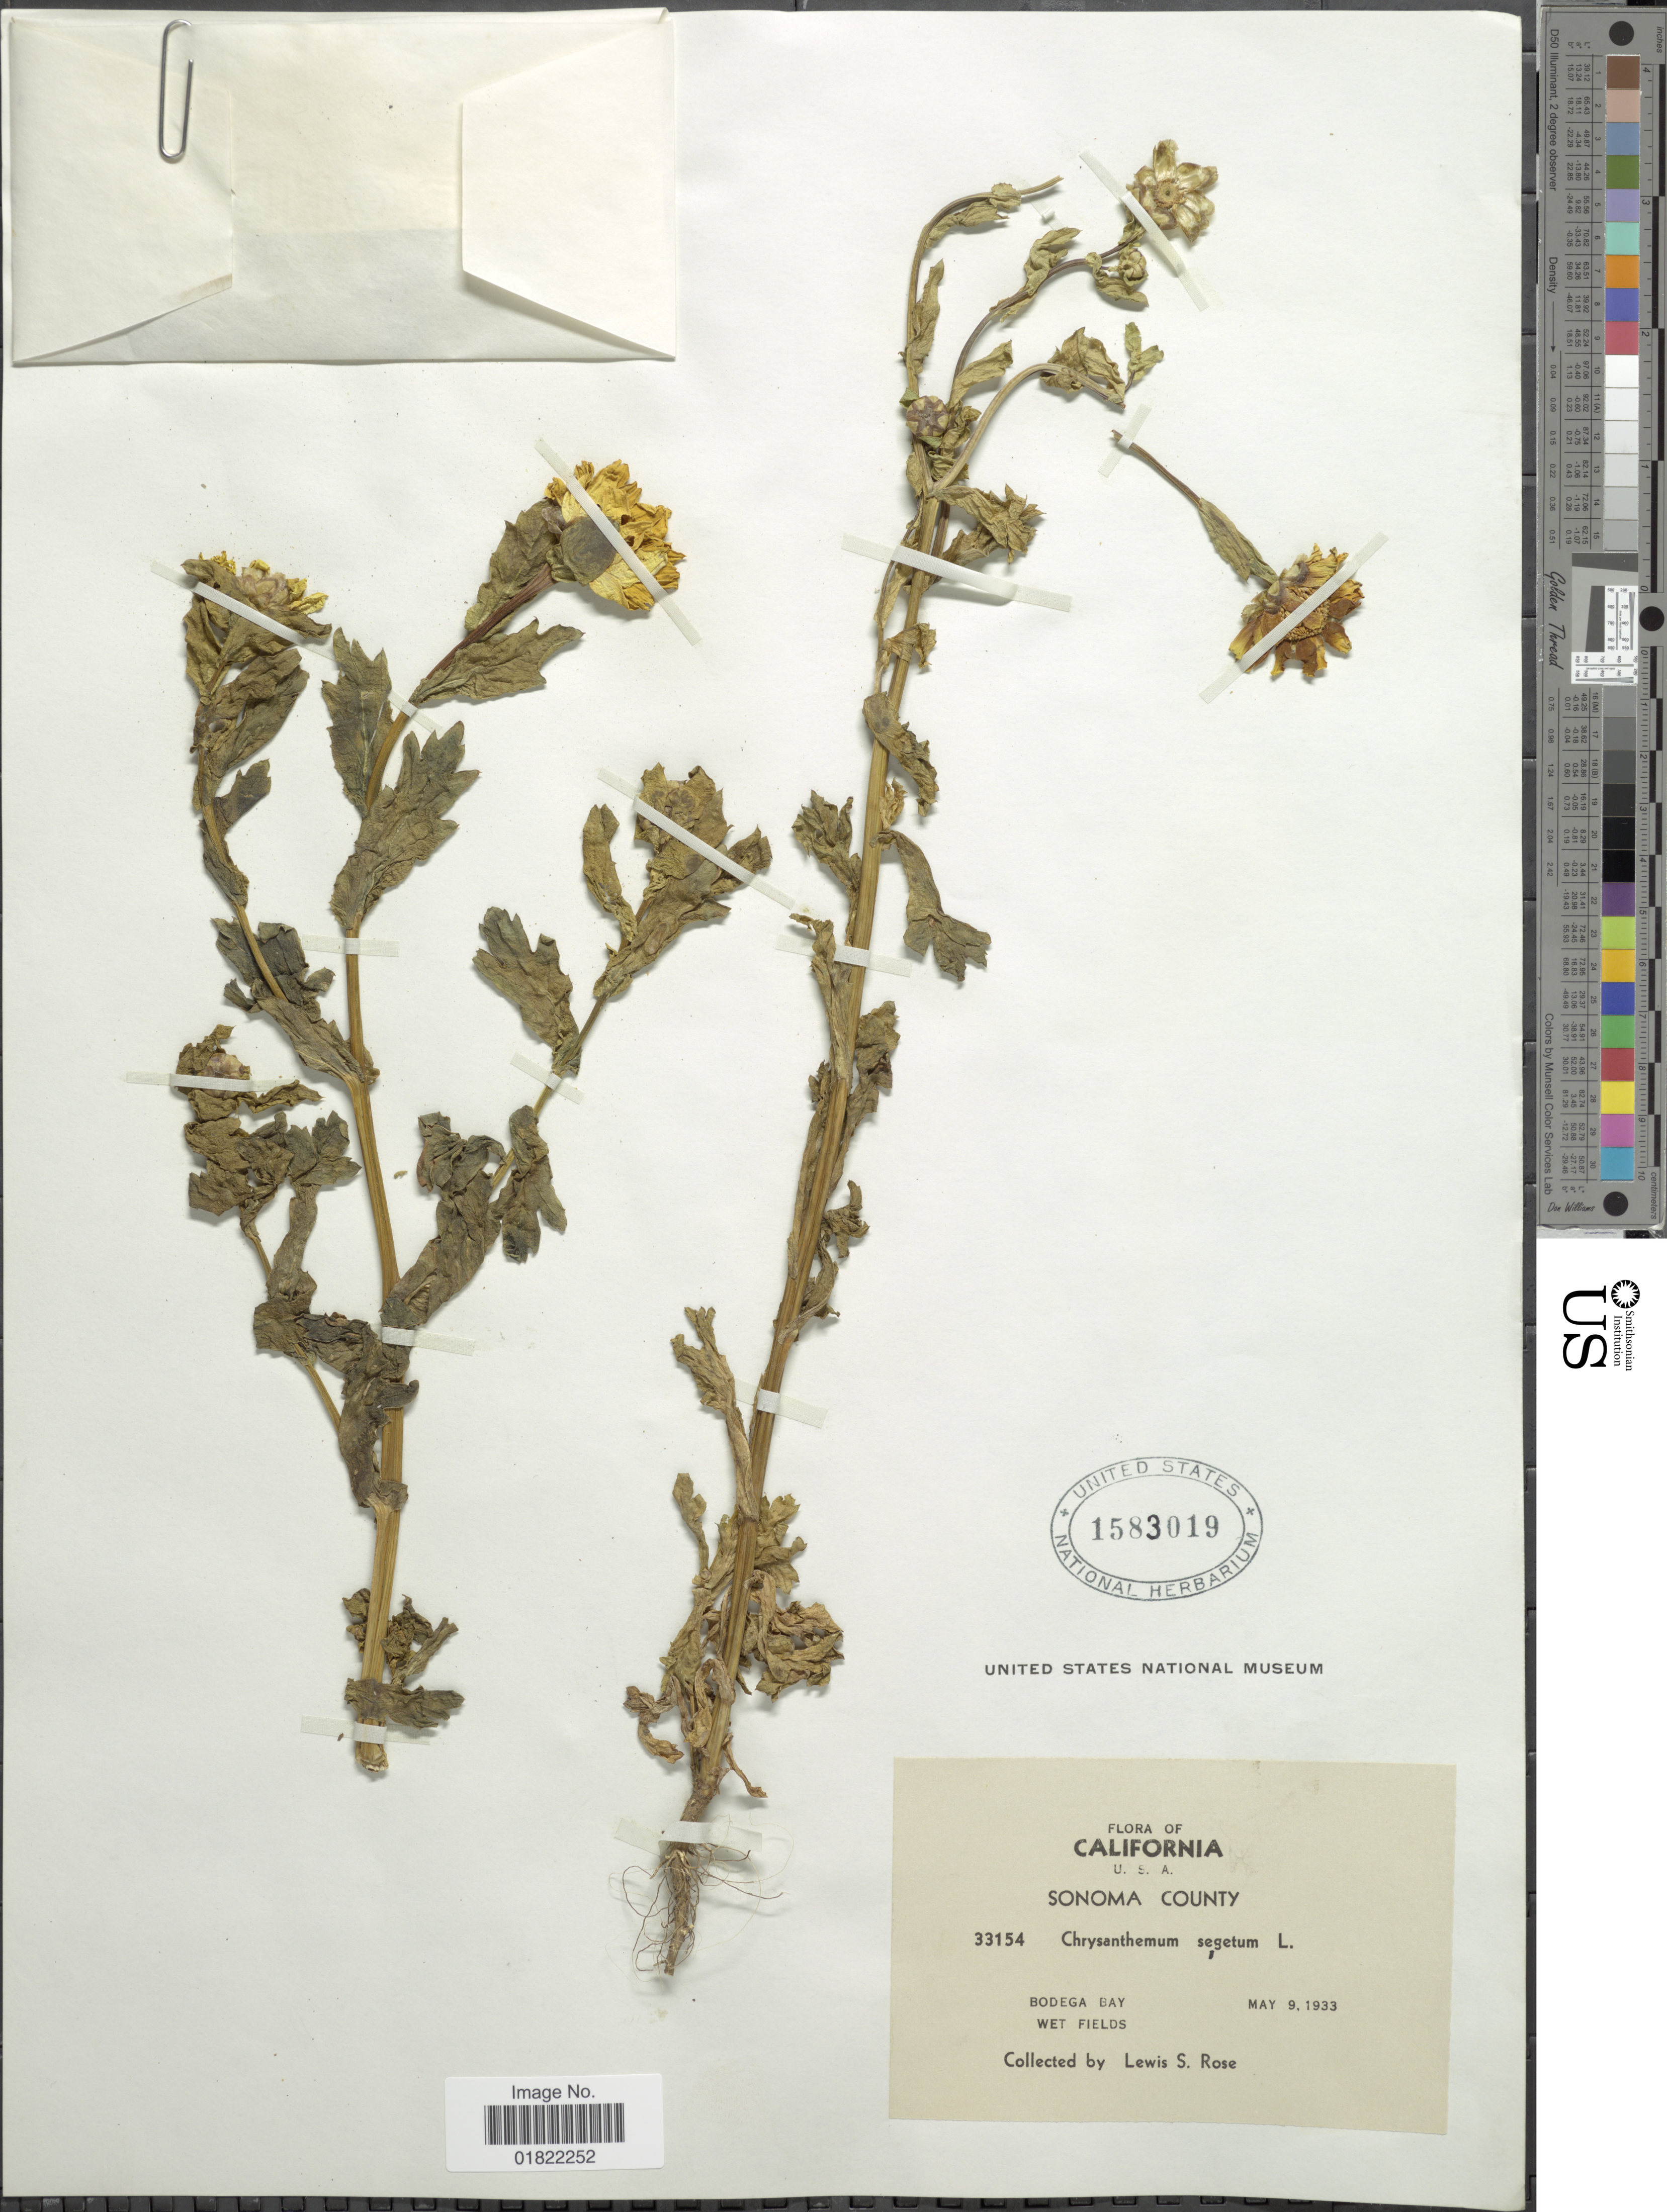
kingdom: Plantae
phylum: Tracheophyta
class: Magnoliopsida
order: Asterales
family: Asteraceae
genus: Chrysanthemum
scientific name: Chrysanthemum segetum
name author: L.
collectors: L. S. Rose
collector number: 33154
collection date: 1933-05-09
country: United States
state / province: California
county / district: Sonoma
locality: Sonoma County. Bodega Bay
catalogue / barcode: US 1583019